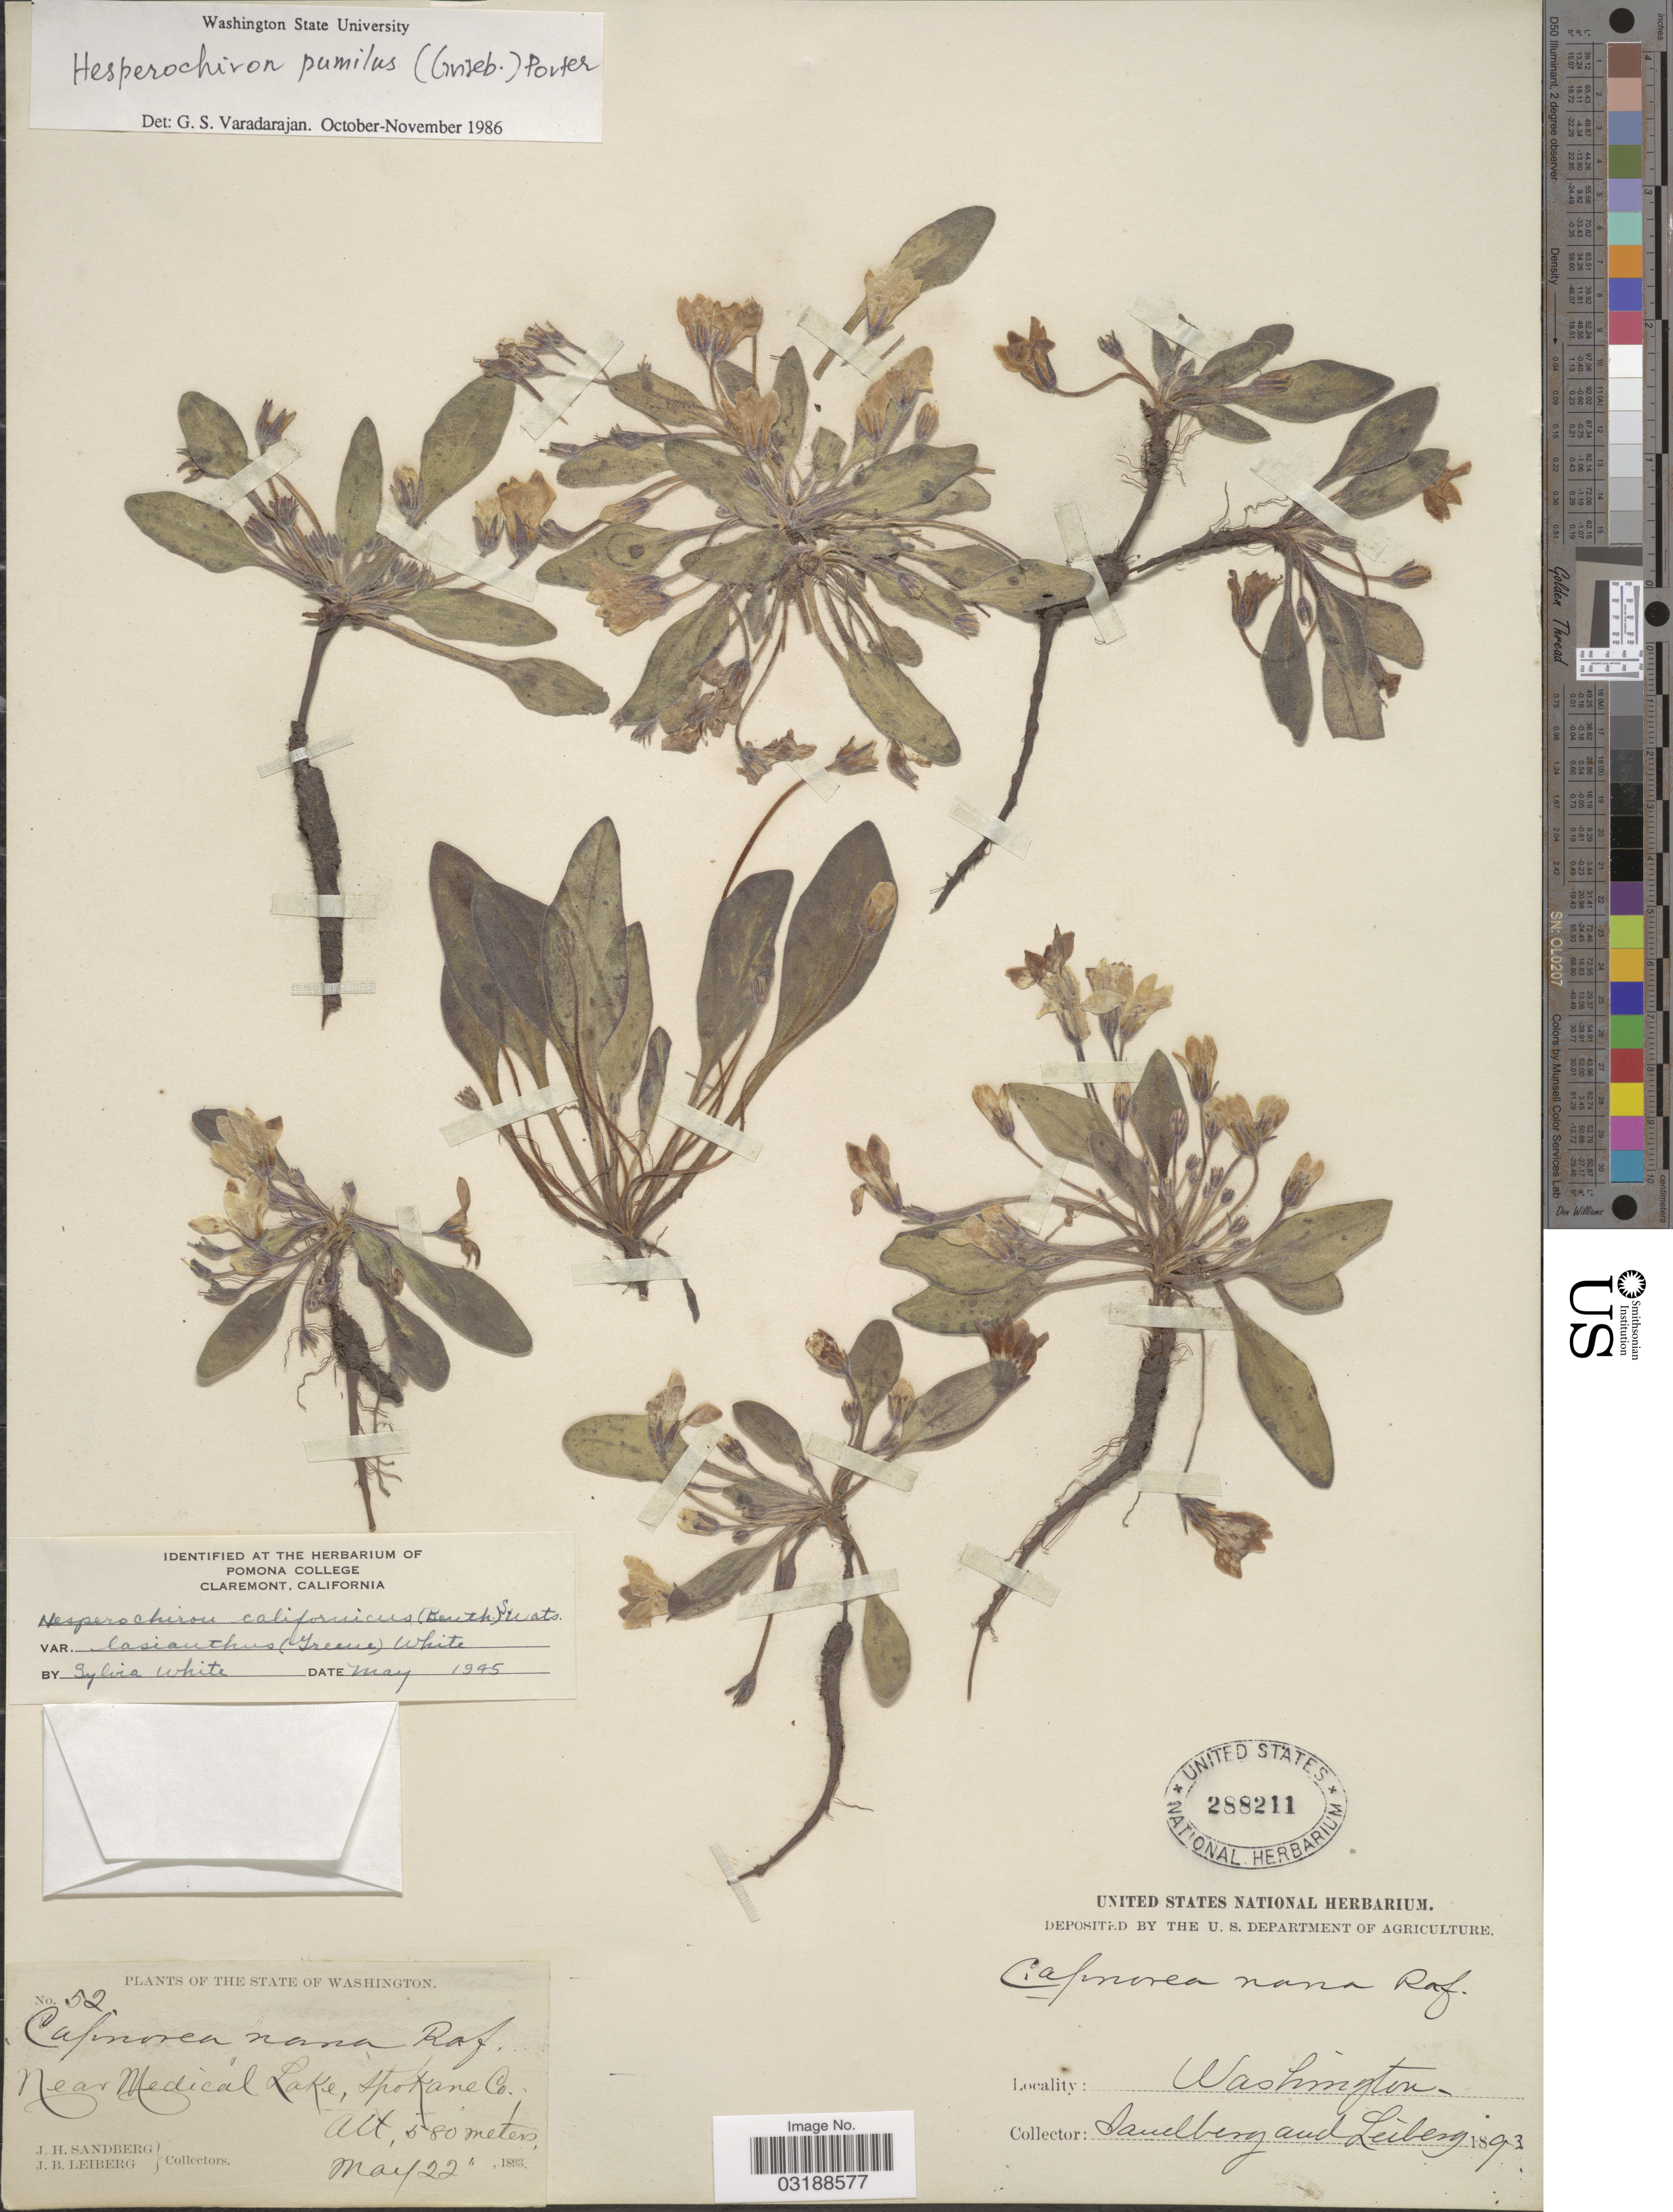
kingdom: Plantae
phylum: Tracheophyta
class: Magnoliopsida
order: Boraginales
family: Hydrophyllaceae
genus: Hesperochiron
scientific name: Hesperochiron californicus var. lasianthus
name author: (Kellogg) Brand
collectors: J. H. Sandberg & J. B. Leiberg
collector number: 52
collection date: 1893-05-22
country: United States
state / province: Washington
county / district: Spokane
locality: Near Meical Lake, Spokane Co.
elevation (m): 580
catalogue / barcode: US 288211